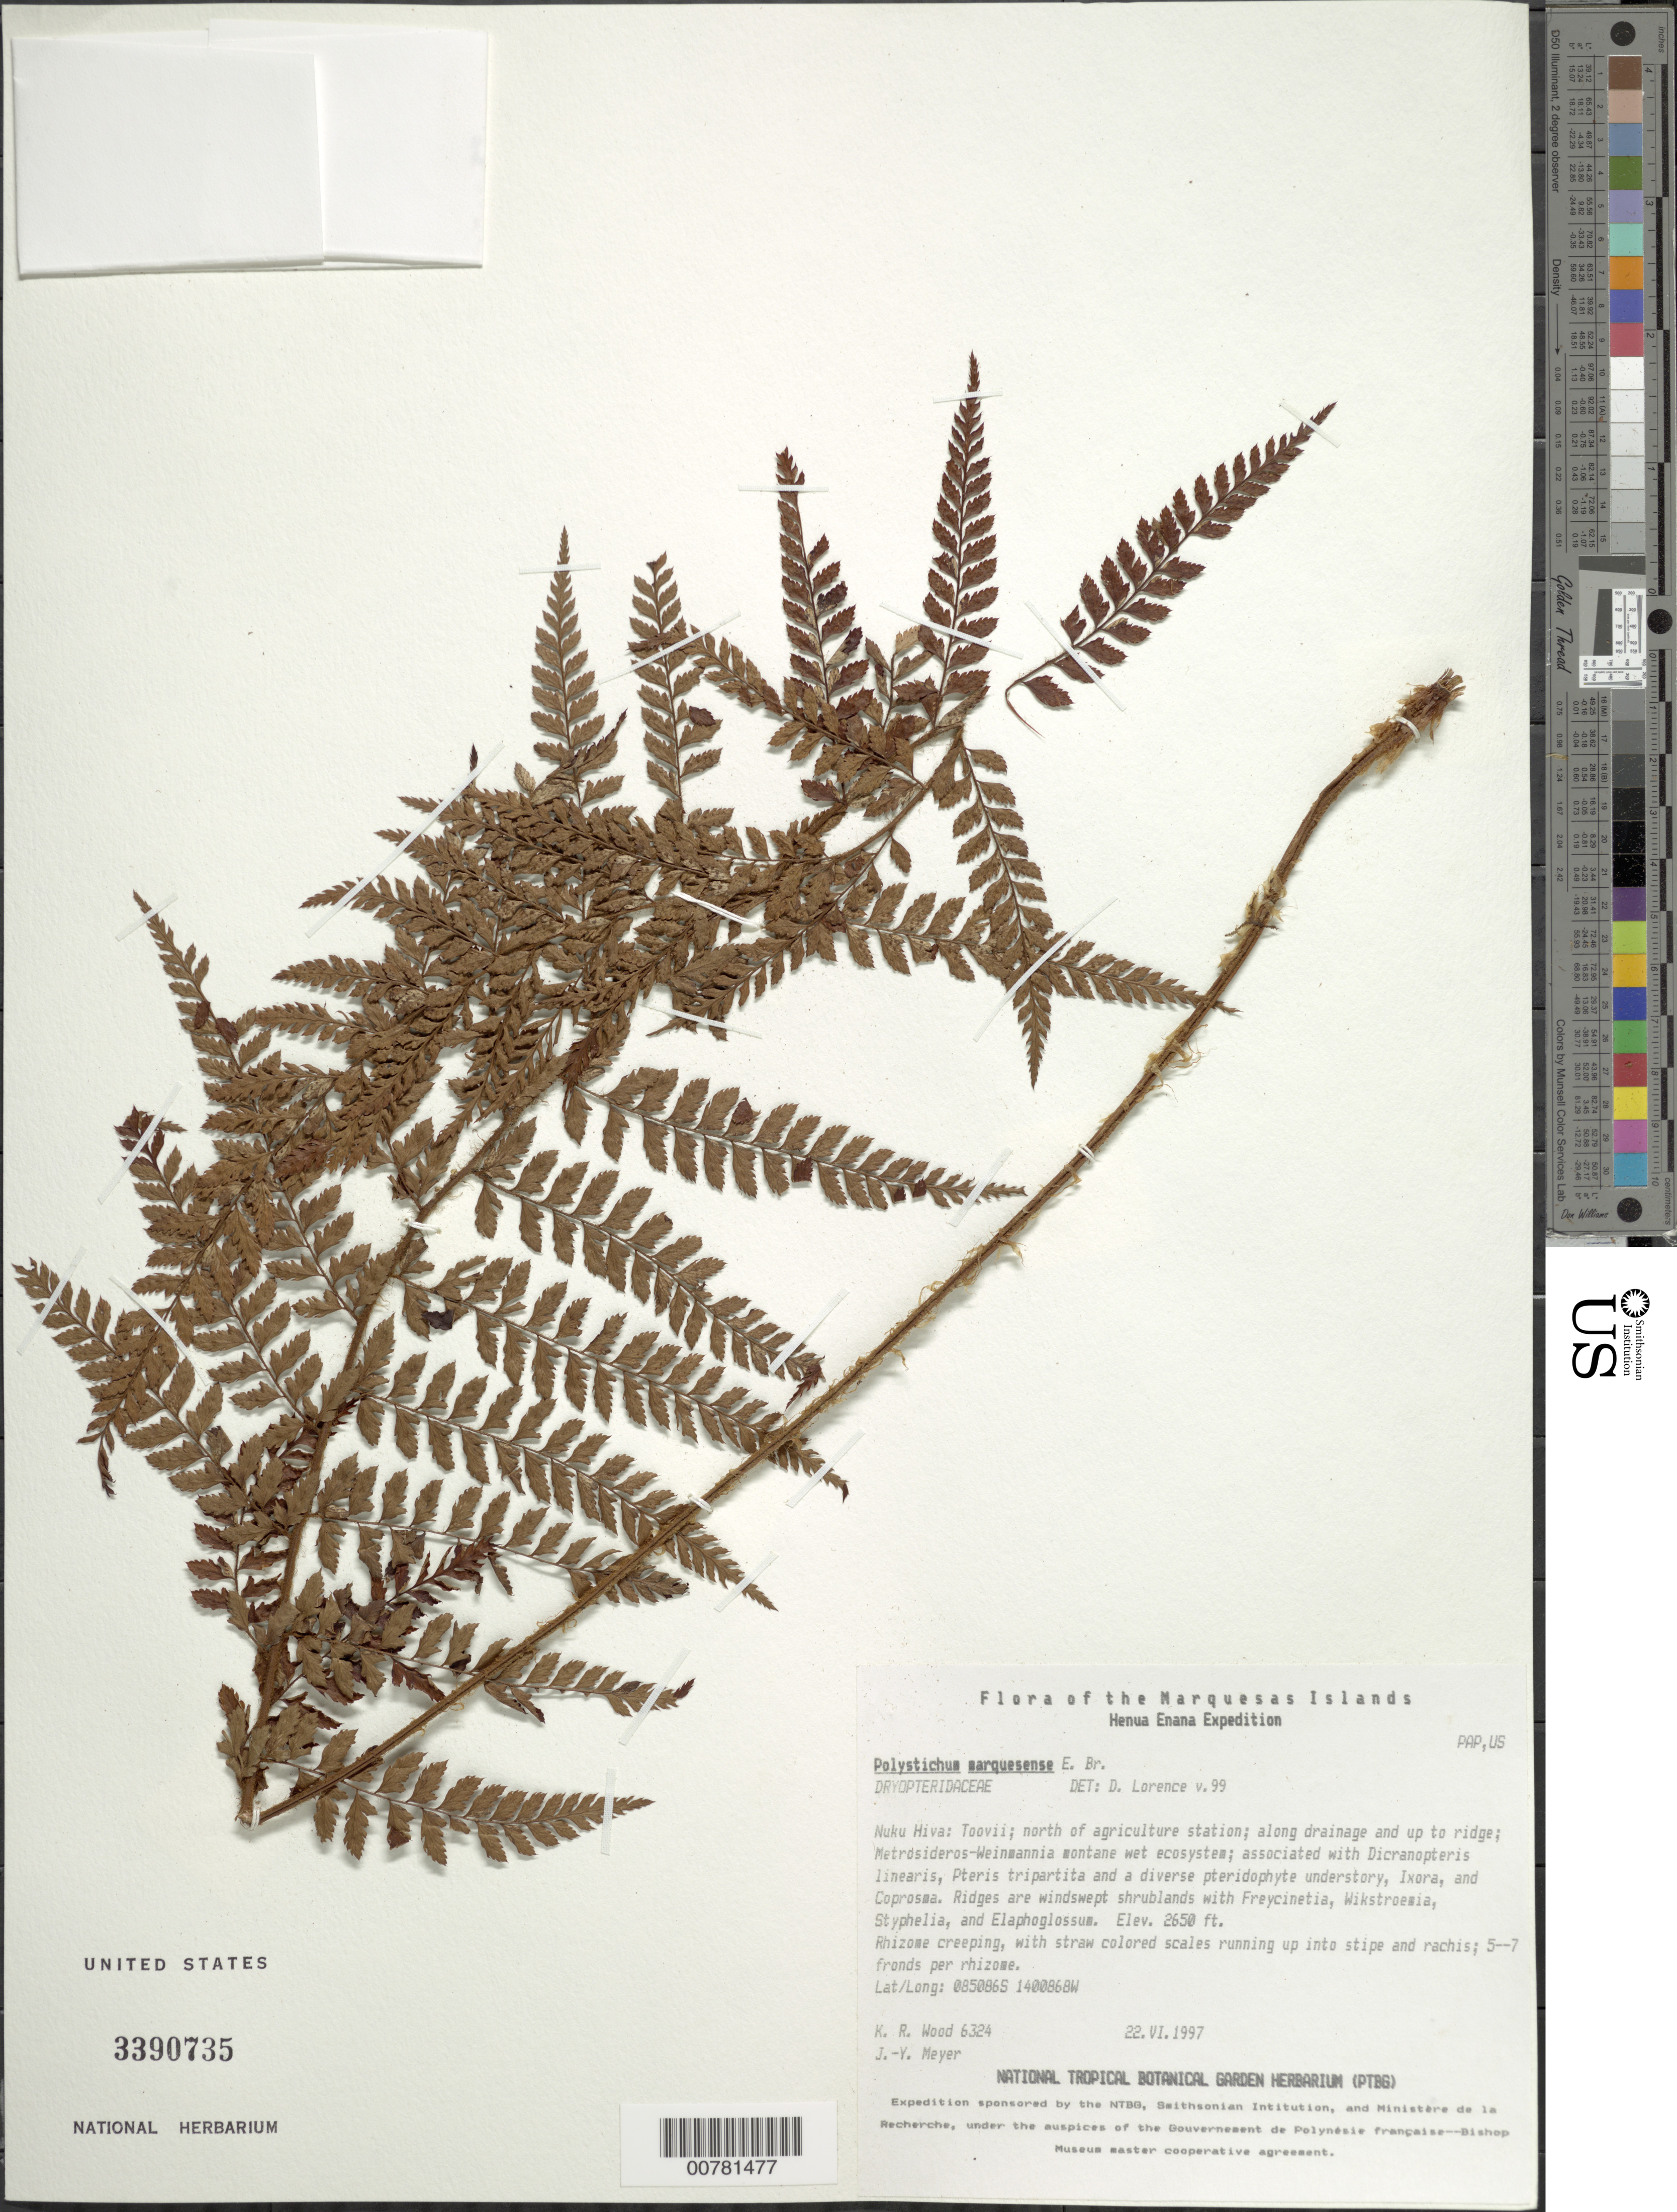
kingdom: Plantae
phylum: Tracheophyta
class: Polypodiopsida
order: Polypodiales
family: Dryopteridaceae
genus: Polystichum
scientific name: Polystichum marquesense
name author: E.D. Br.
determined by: Lorence, David H., (PTBG), National Tropical Botanical Garden (UNITED STATES)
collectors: K. R. Wood & J.-Y. Meyer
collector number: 6324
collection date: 1997-06-22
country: French Polynesia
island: Nuku Hiva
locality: Toovii, N of agriculture station, along drainage and up to ridge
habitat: Metrosideros - Weinmannia montane wet ecosystem; Ridges are windswept shrublands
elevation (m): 808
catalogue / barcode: US 3390735